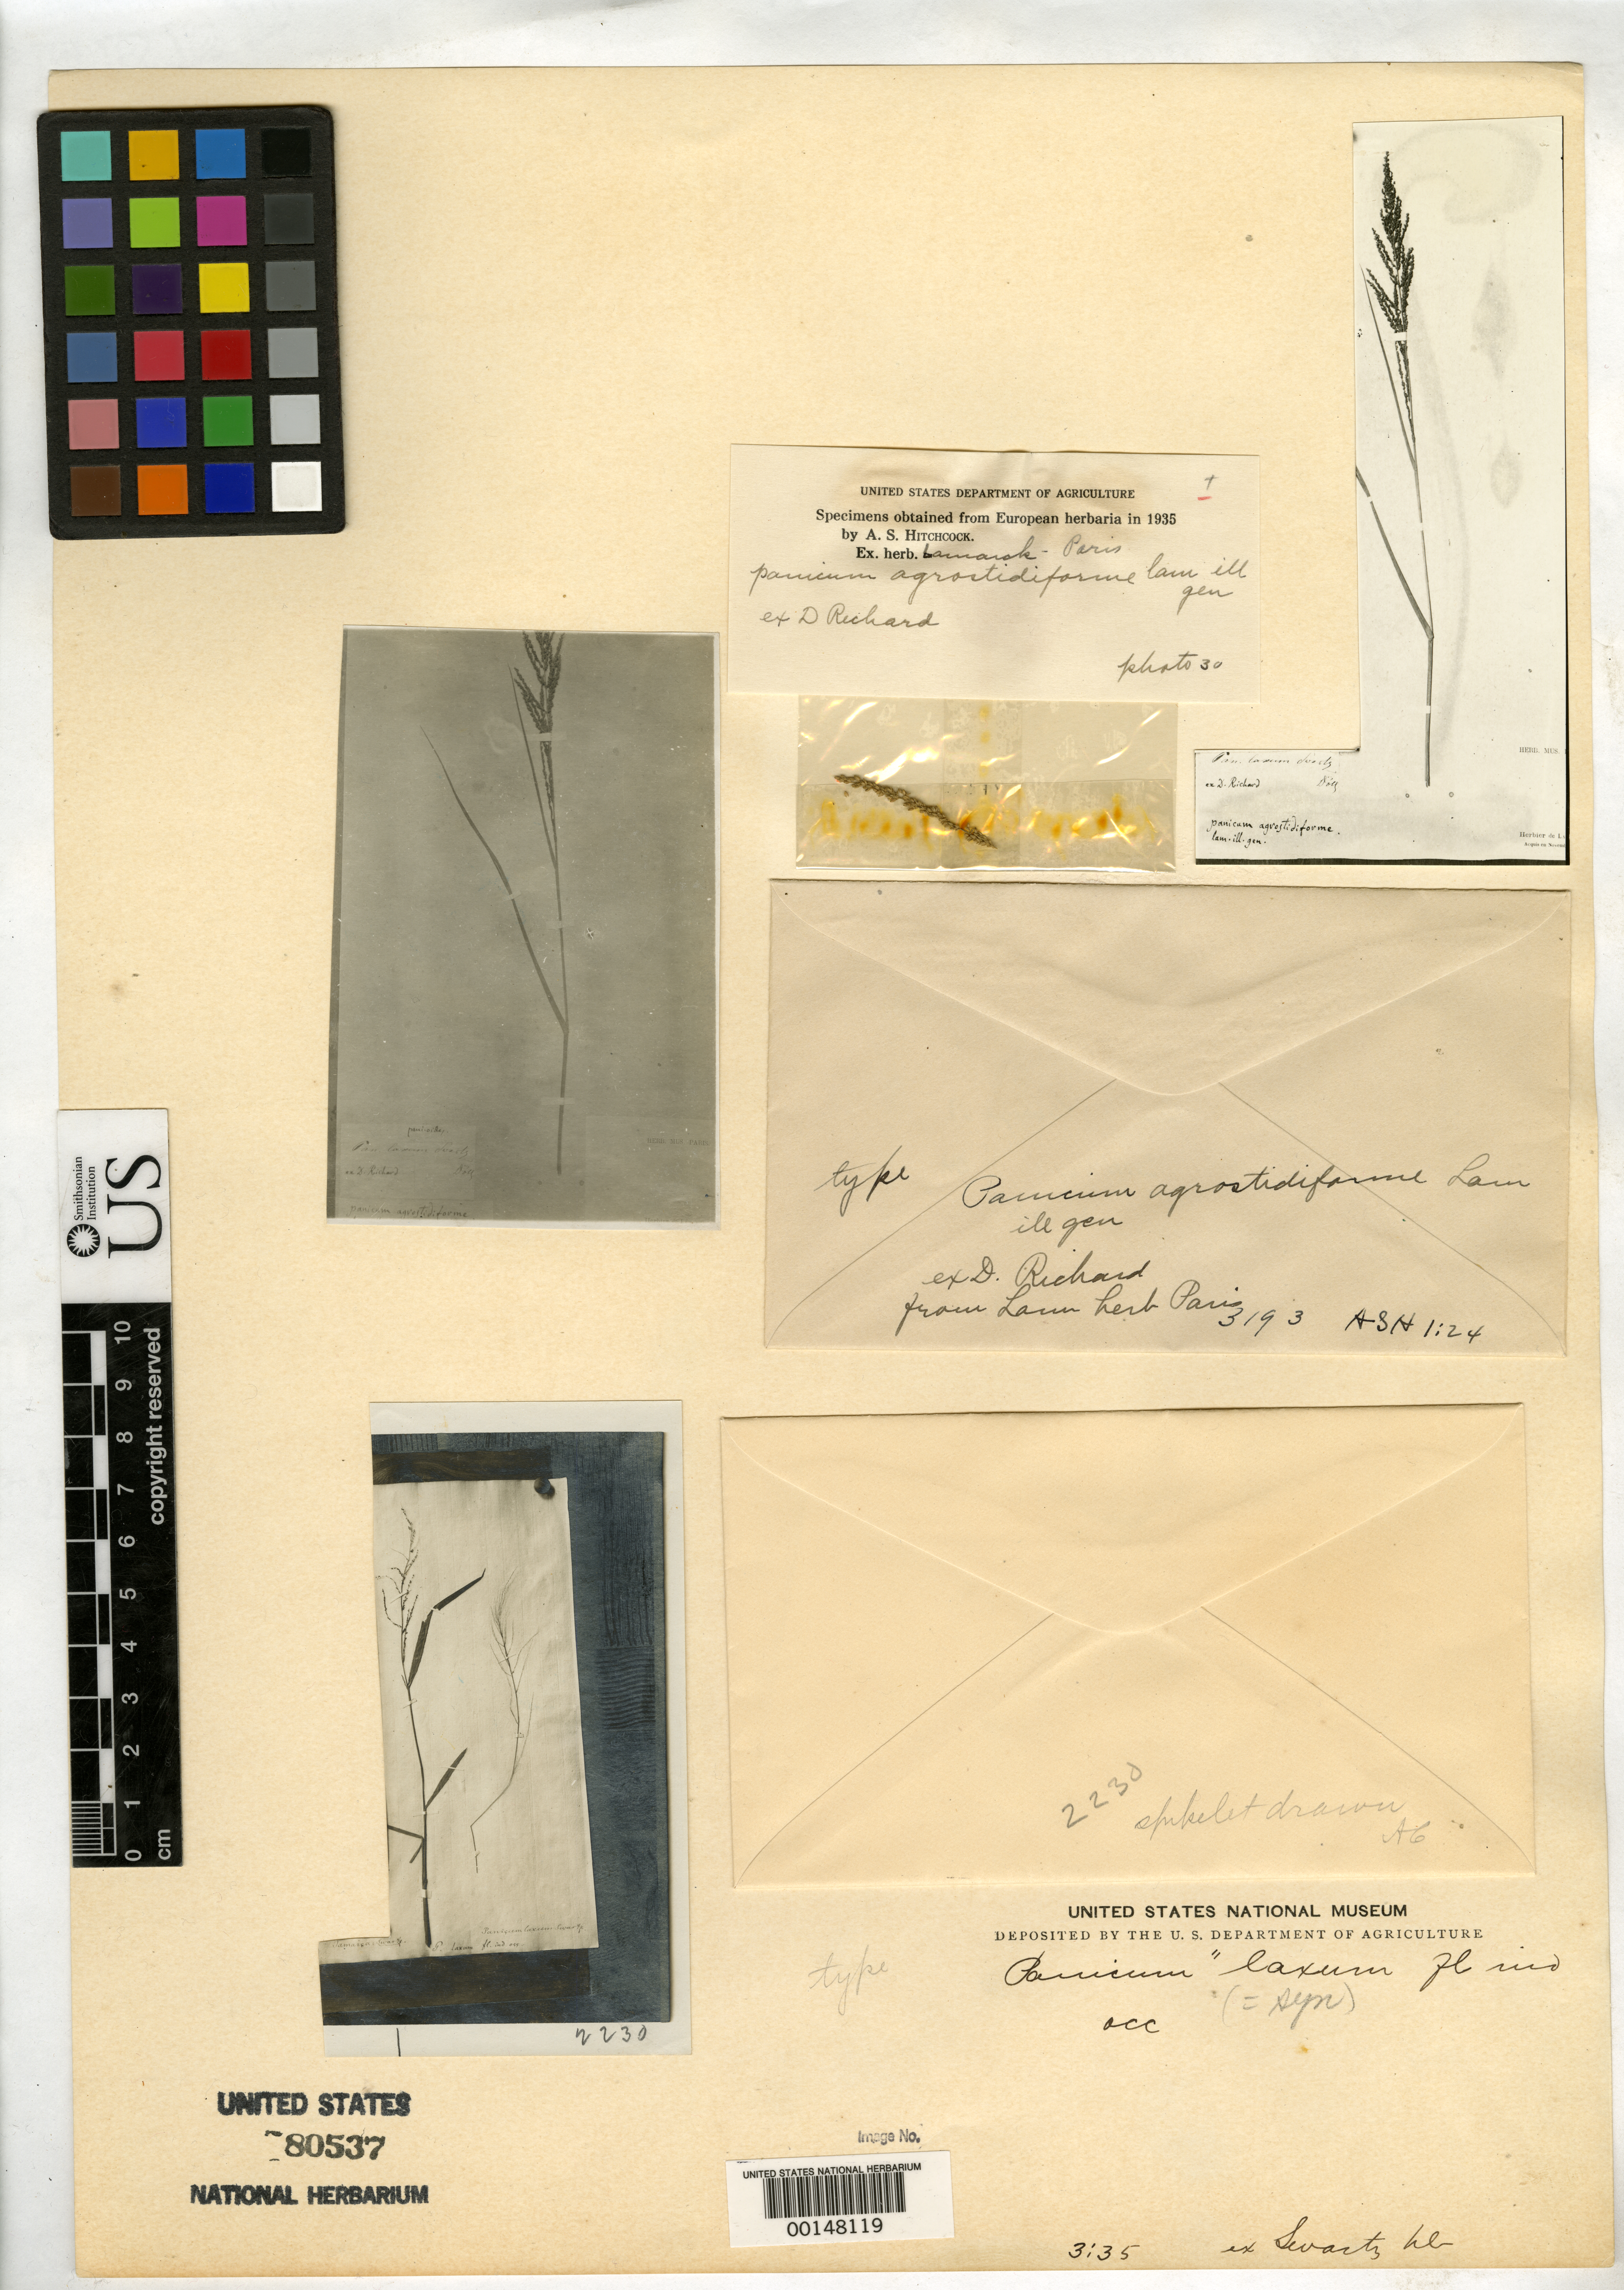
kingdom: Plantae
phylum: Tracheophyta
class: Liliopsida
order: Poales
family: Poaceae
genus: Panicum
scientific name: Panicum agrostidiforme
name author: Lam.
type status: Type Fragment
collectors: L. C. M. Richard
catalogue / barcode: US 80537